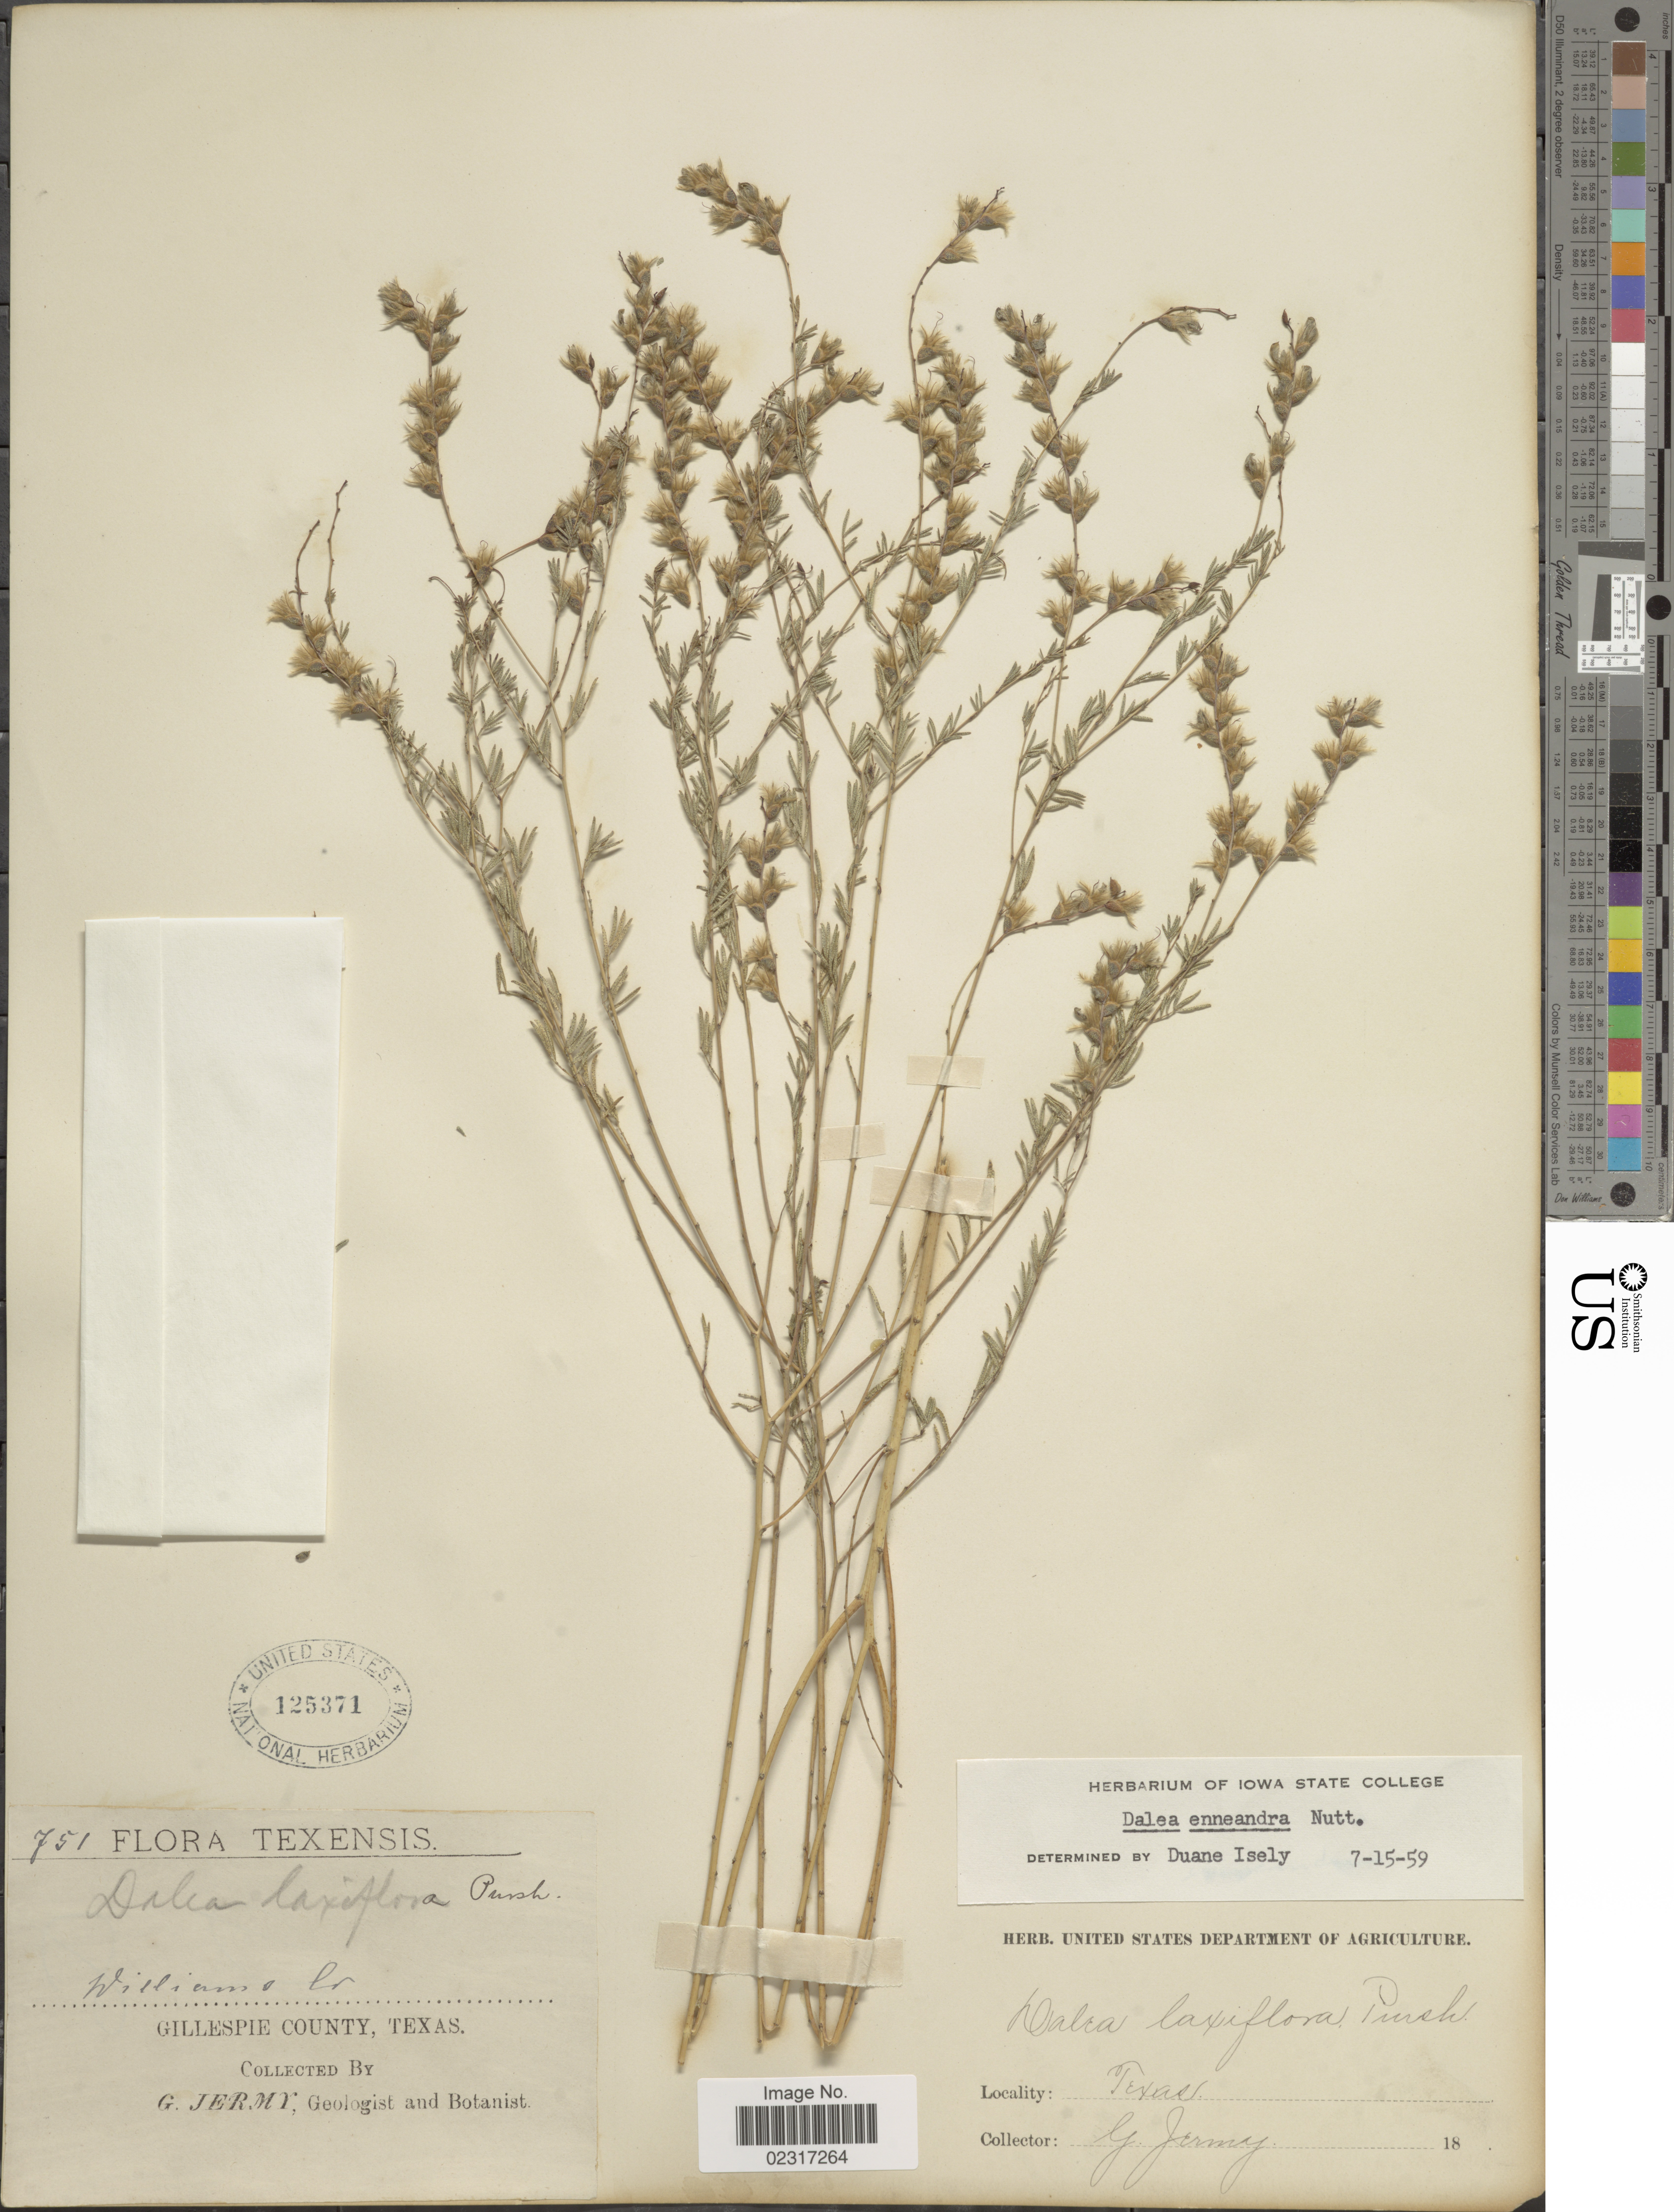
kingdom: Plantae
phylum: Tracheophyta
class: Magnoliopsida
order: Fabales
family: Fabaceae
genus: Dalea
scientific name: Dalea enneandra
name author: Nutt.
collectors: G. Jermy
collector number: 751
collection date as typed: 18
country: United States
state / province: Texas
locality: Williams Co., Gillespie County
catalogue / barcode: US 125371